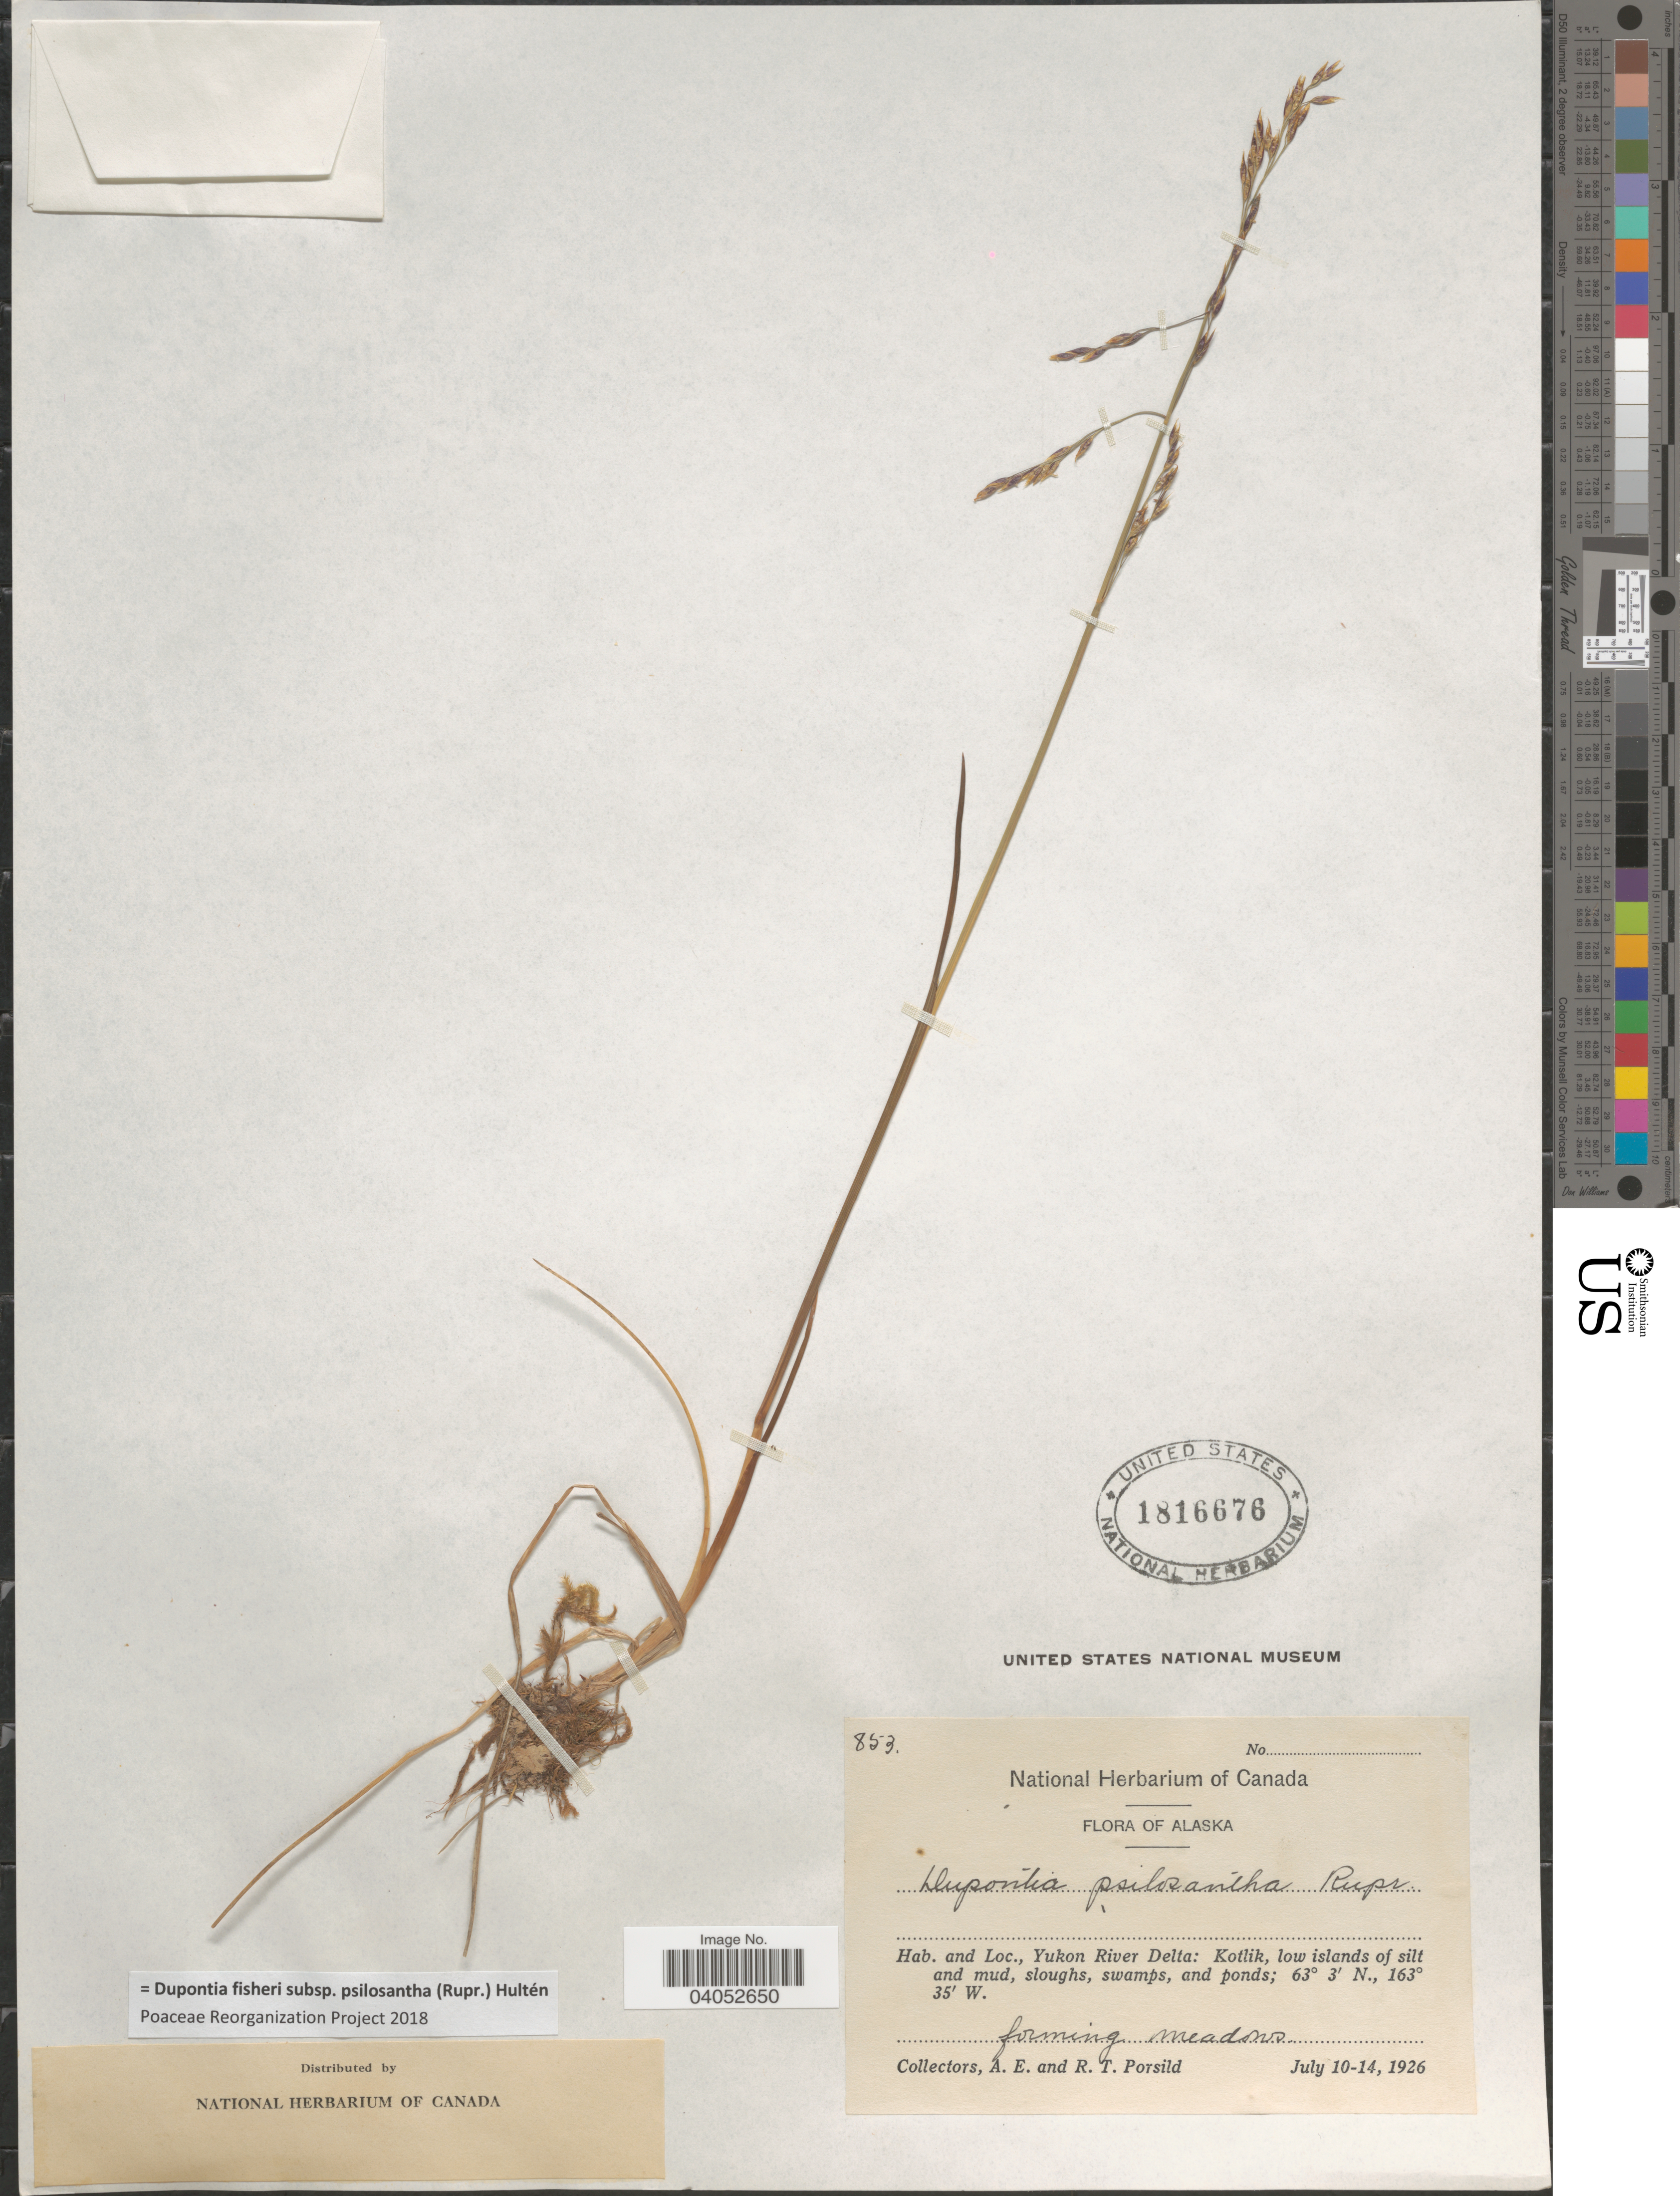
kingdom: Plantae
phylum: Tracheophyta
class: Liliopsida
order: Poales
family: Poaceae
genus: Dupontia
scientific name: Dupontia fisheri subsp. psilosantha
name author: (Rupr.) Hultén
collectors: A. E. Porsild & R. T. Porsild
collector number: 853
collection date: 1926-07-10/1926-07-14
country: United States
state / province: Alaska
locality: Yukon River Delta: Kotlik.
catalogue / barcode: US 1816676